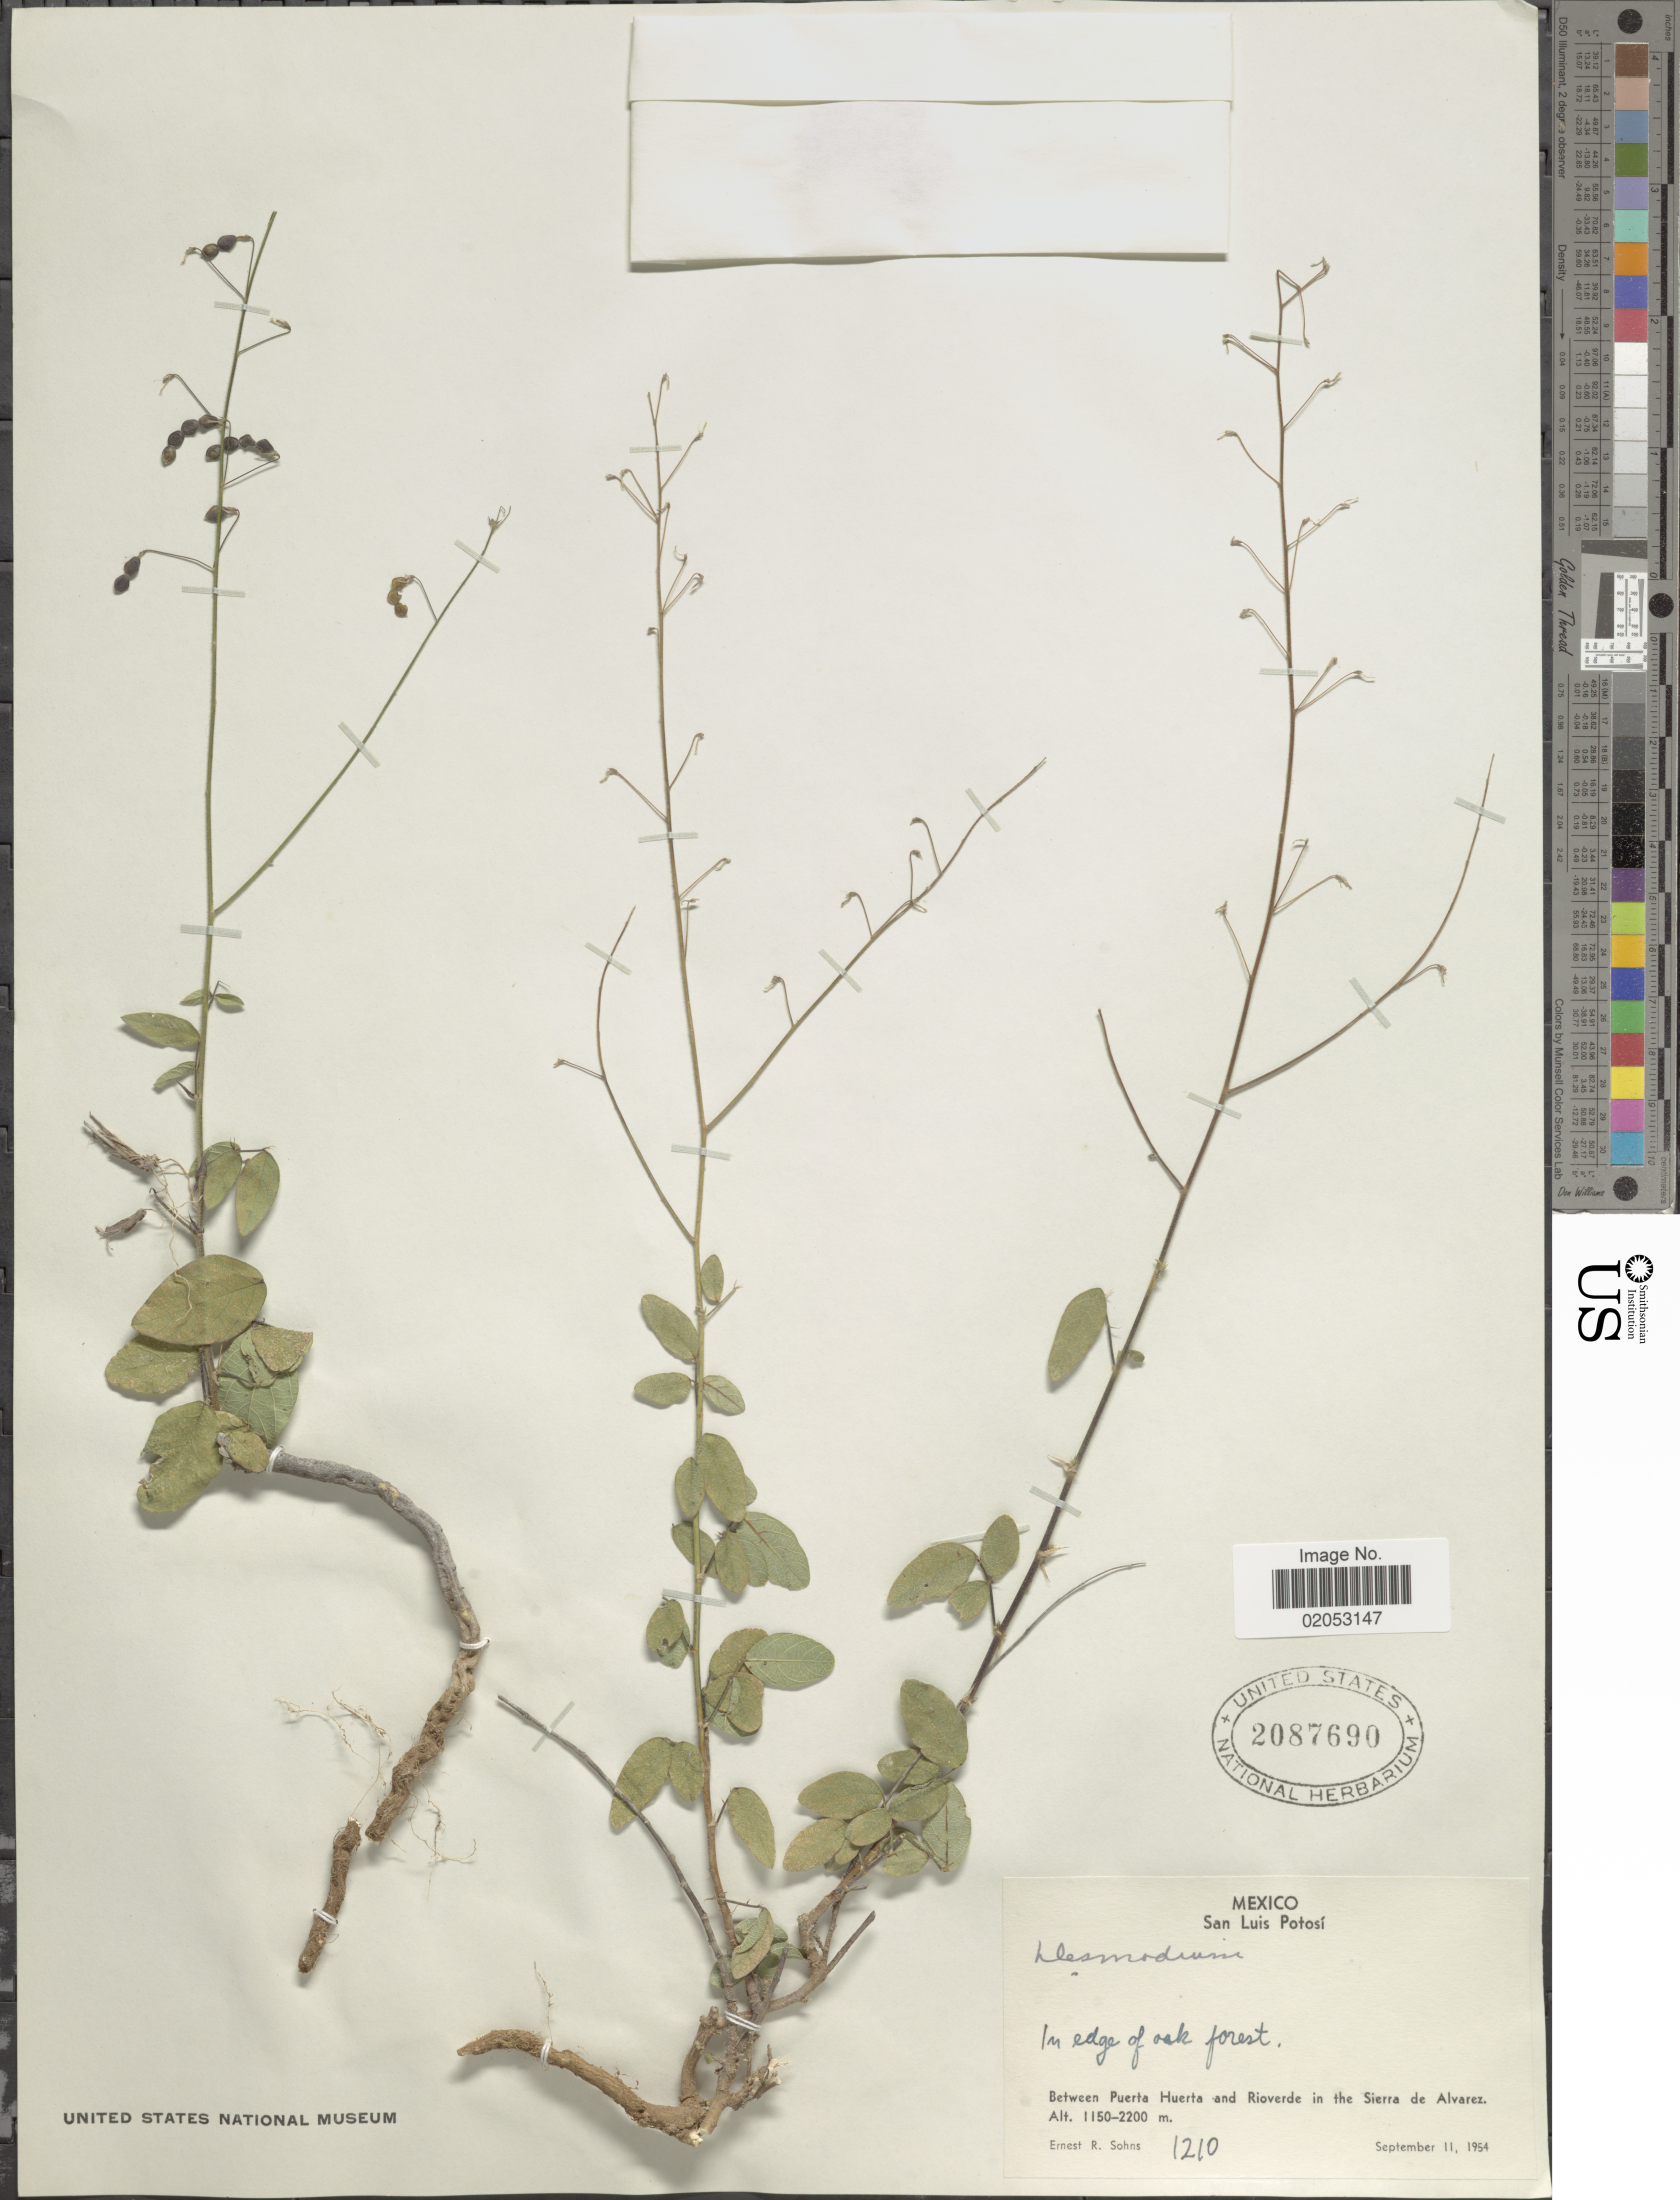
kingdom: Plantae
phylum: Tracheophyta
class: Magnoliopsida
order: Fabales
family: Fabaceae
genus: Desmodium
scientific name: Desmodium sp.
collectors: E. R. Sohns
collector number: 1210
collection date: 1954-09-11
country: Mexico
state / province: San Luis Potosí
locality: In edge of oak forest. Between Puerta Huerta and Rioverde in the Sierra de Alvarez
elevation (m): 1150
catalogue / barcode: US 2087690